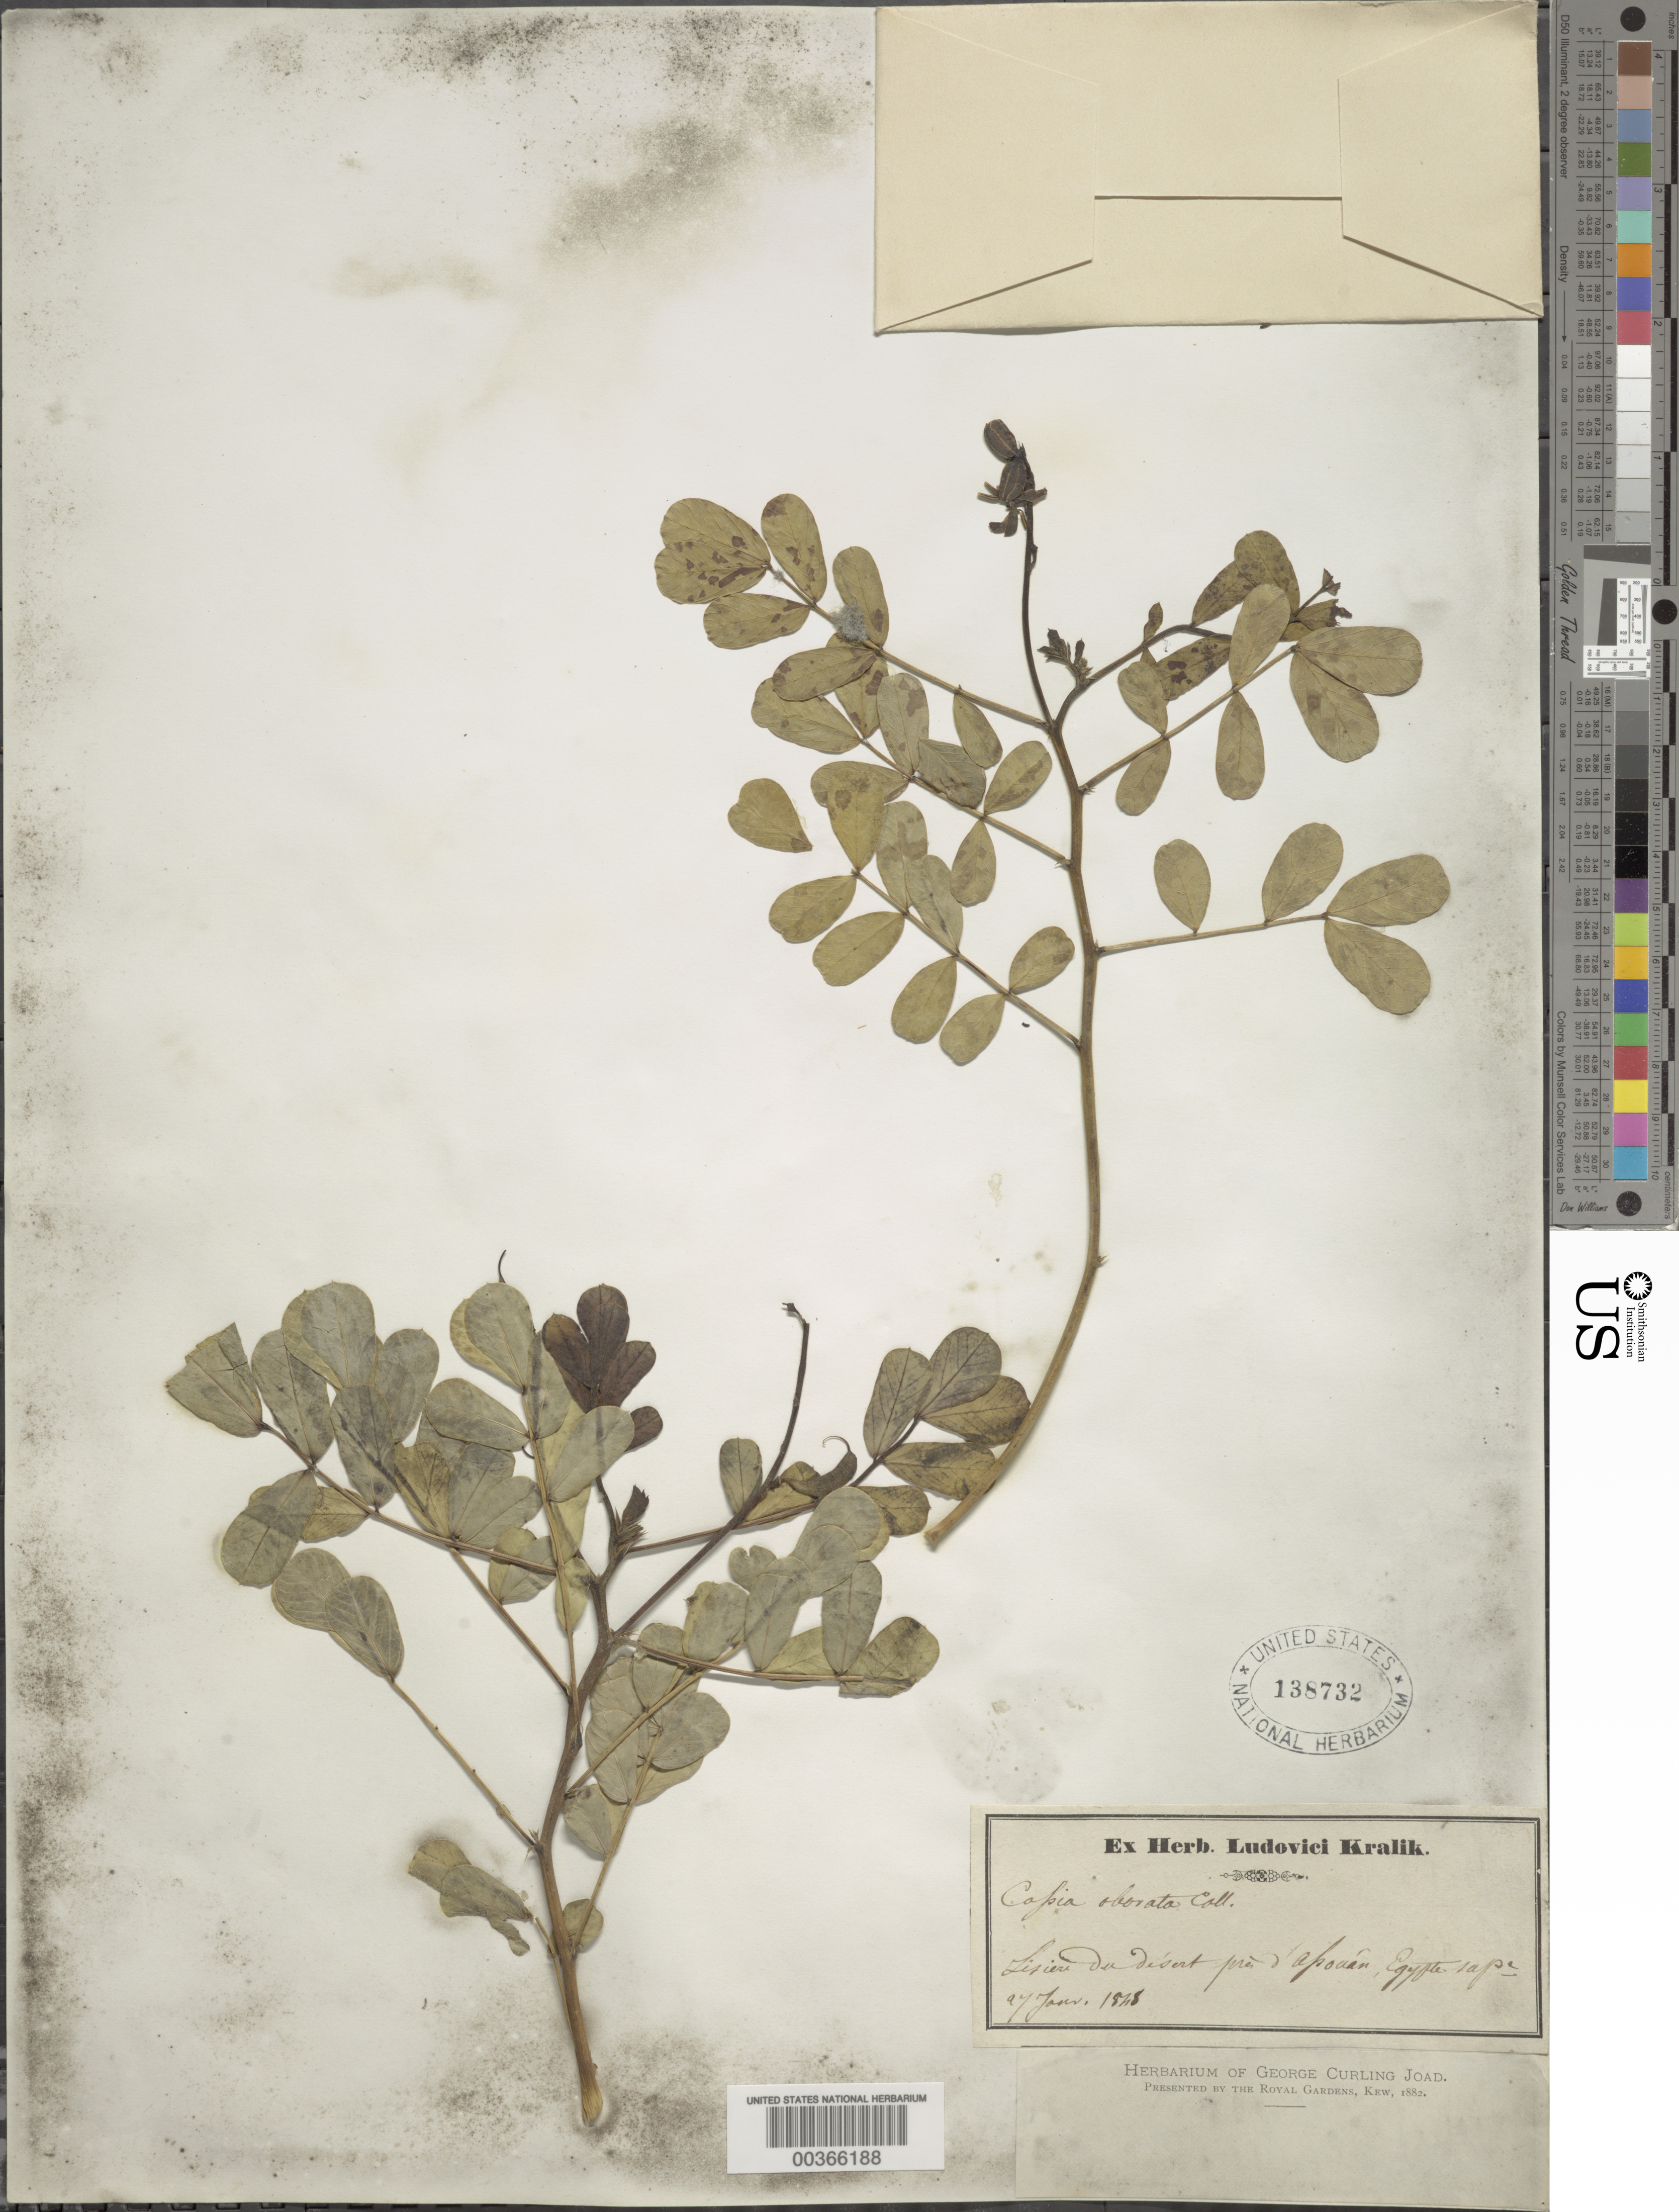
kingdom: Plantae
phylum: Tracheophyta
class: Magnoliopsida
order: Fabales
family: Fabaceae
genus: Senna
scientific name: Senna italica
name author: Mill.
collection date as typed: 27 Jan 1828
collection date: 1828-01-27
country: Egypt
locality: Lisiere du desert pres Apouan. [edge of the desert near Apouan]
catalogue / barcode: US 138732